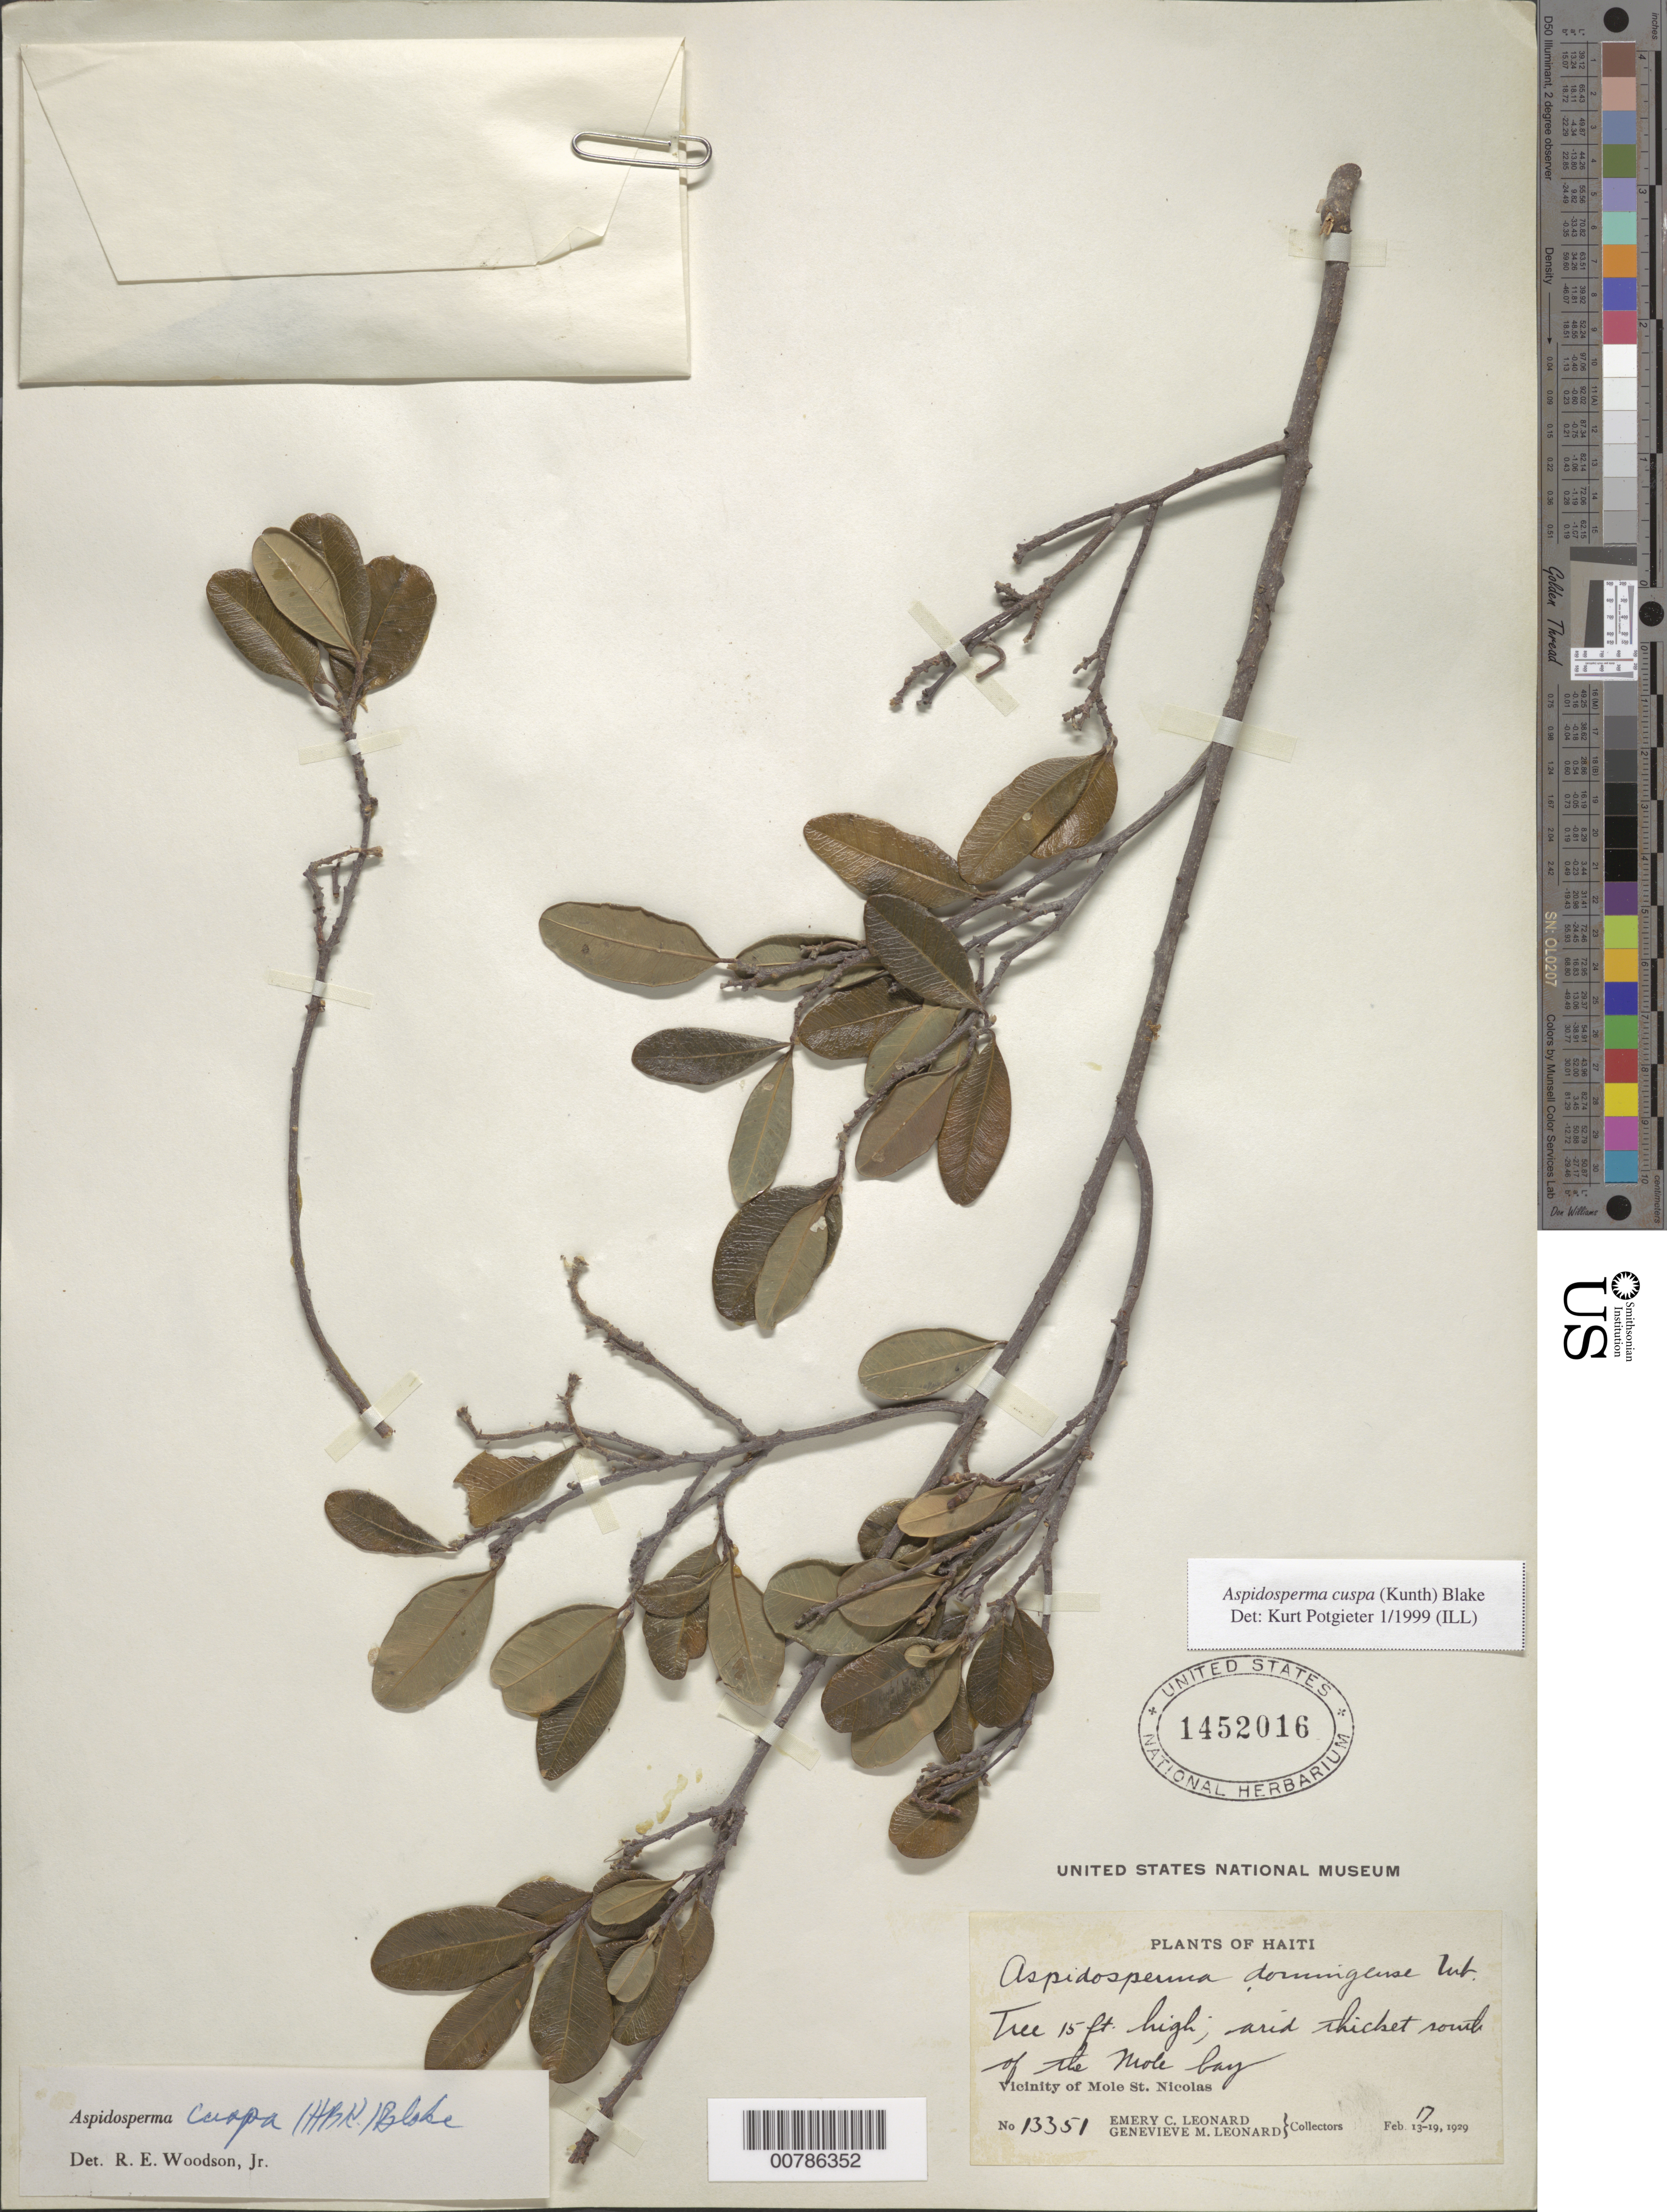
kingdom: Plantae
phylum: Tracheophyta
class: Magnoliopsida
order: Gentianales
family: Apocynaceae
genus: Aspidosperma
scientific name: Aspidosperma cuspa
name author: (Kunth) S.F. Blake ex Pittier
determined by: Potgieter, K.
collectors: E. C. Leonard & G. M. Leonard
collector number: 13351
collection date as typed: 17 Feb 1929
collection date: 1929-02-17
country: Haiti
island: Hispaniola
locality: Mole St. Nicolas vicinity, S of Mole Bay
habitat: Arid thicket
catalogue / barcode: US 1452016